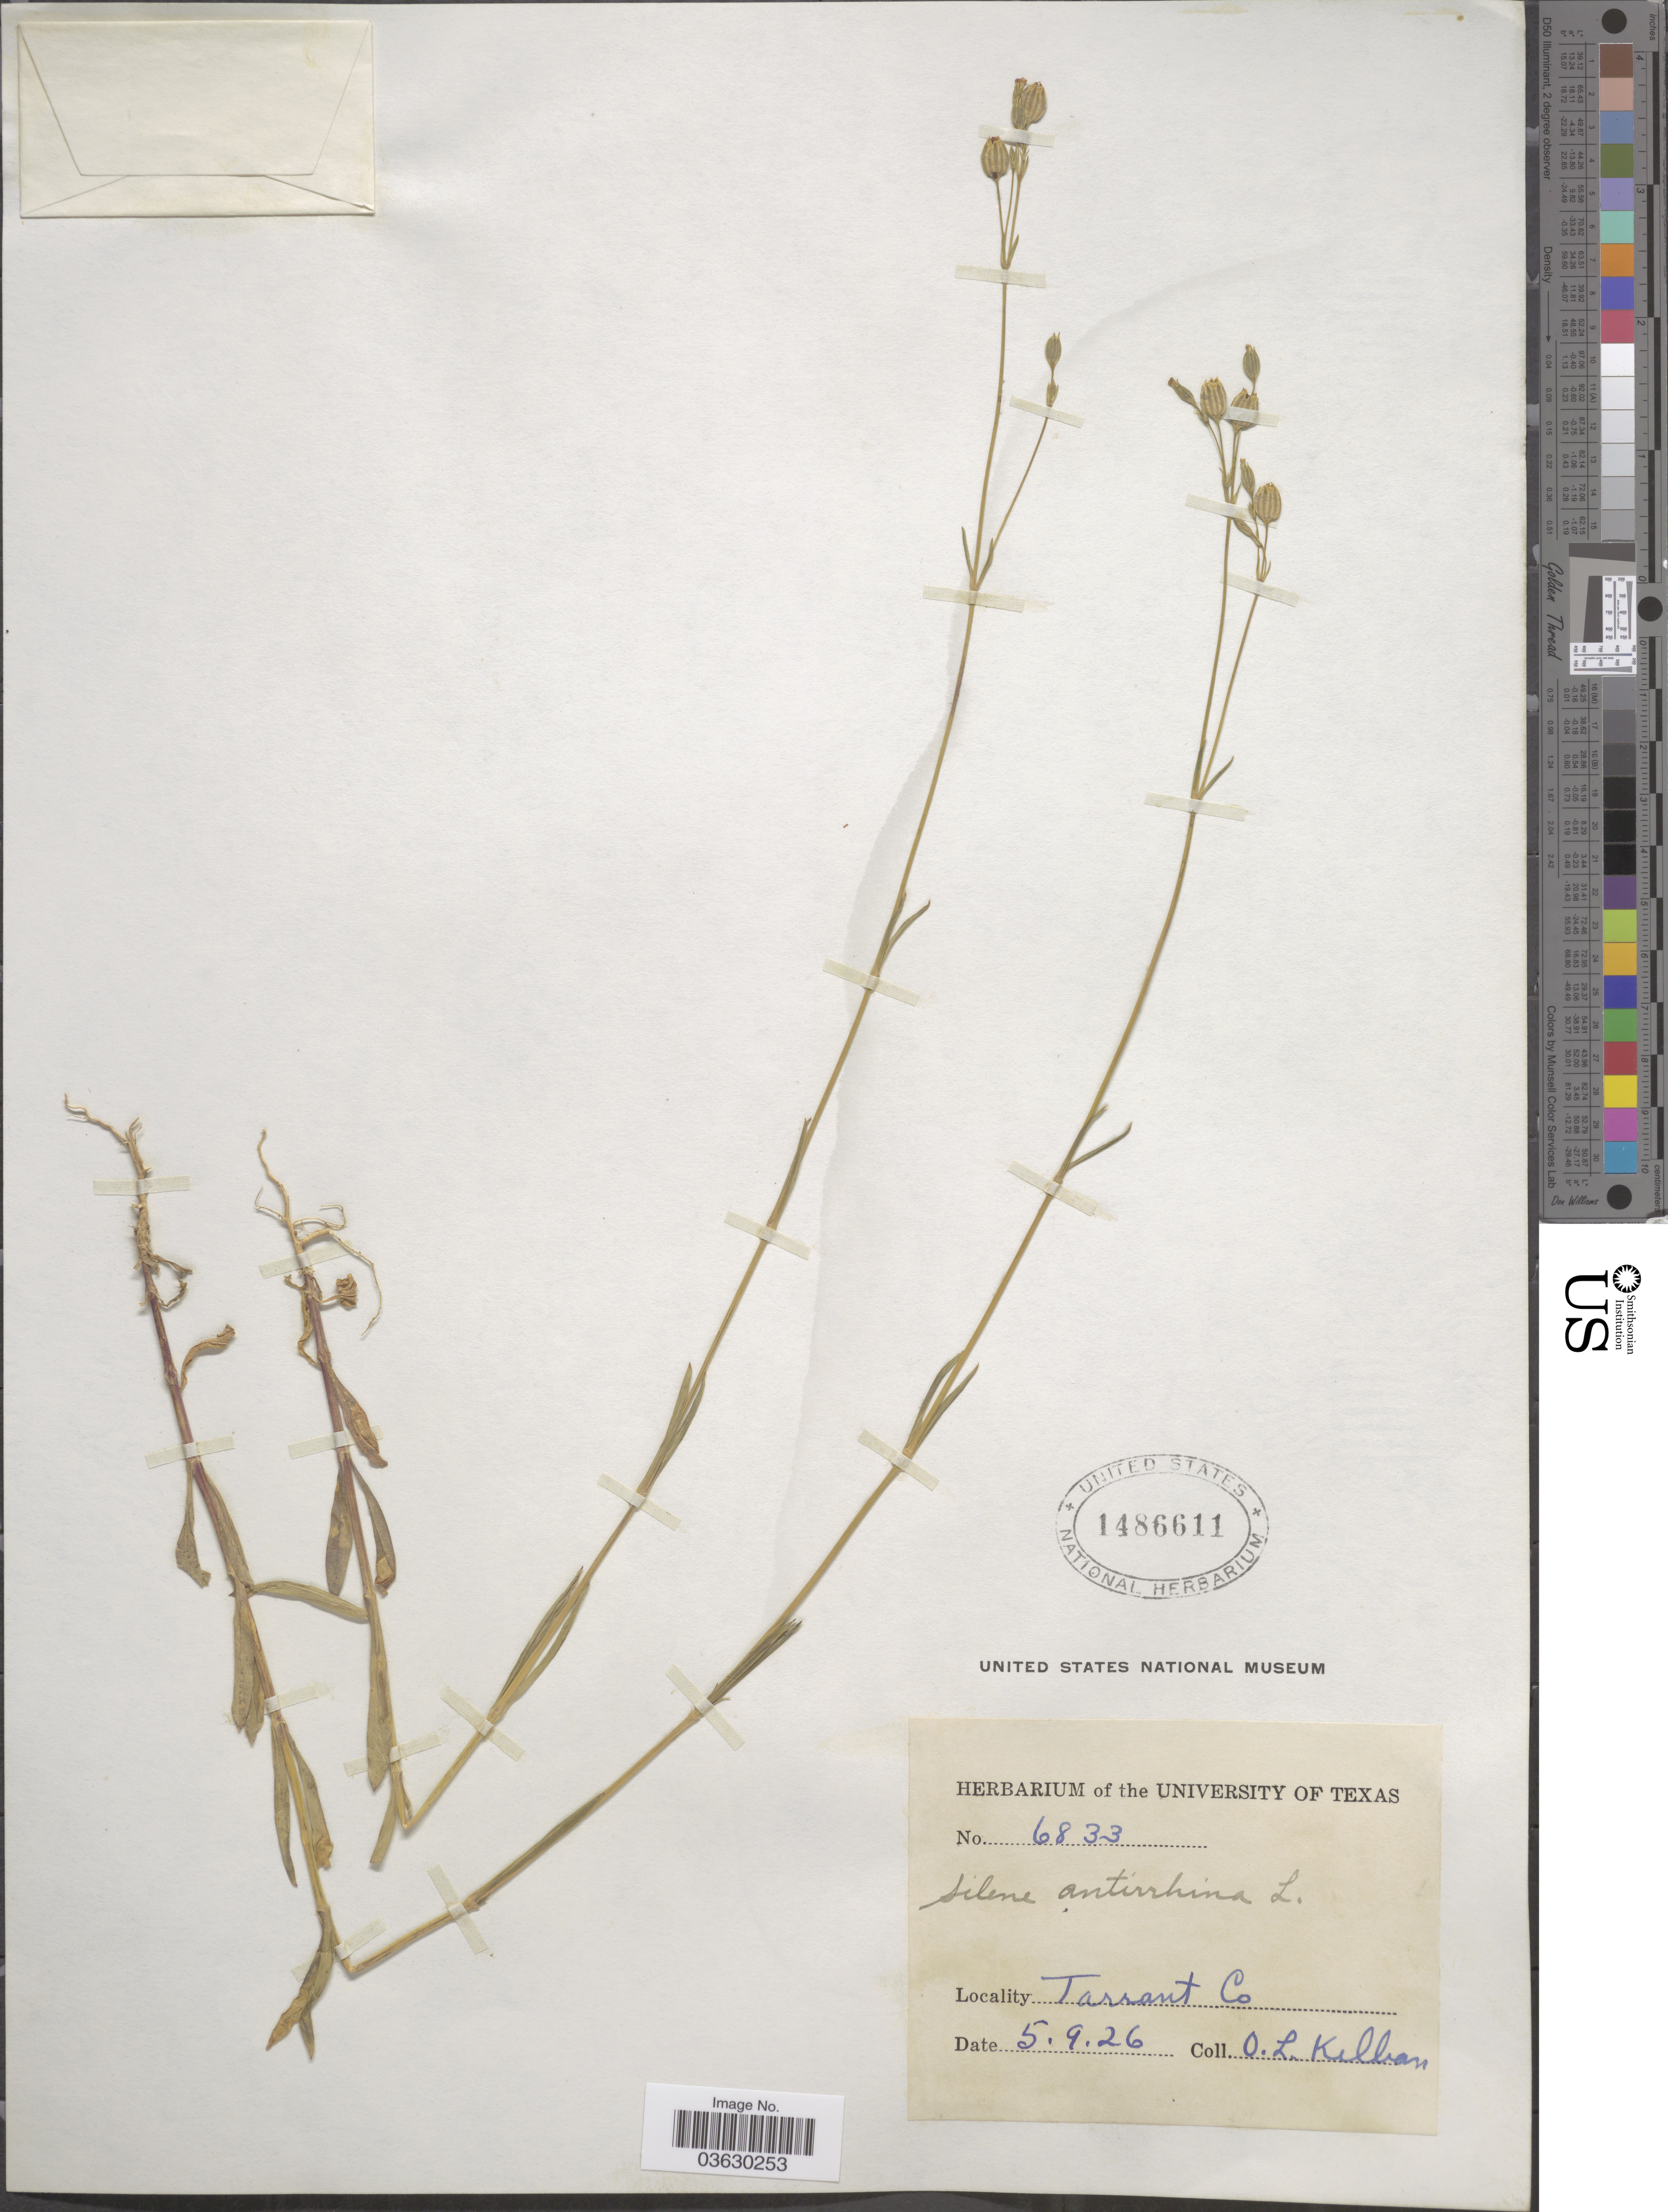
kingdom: Plantae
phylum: Tracheophyta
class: Magnoliopsida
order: Caryophyllales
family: Caryophyllaceae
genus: Silene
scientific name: Silene antirrhina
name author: L.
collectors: O. Killian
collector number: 6833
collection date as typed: Transcribed d/m/y: 9/5/26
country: United States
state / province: Texas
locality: Tarrant Co.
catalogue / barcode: US 1486611